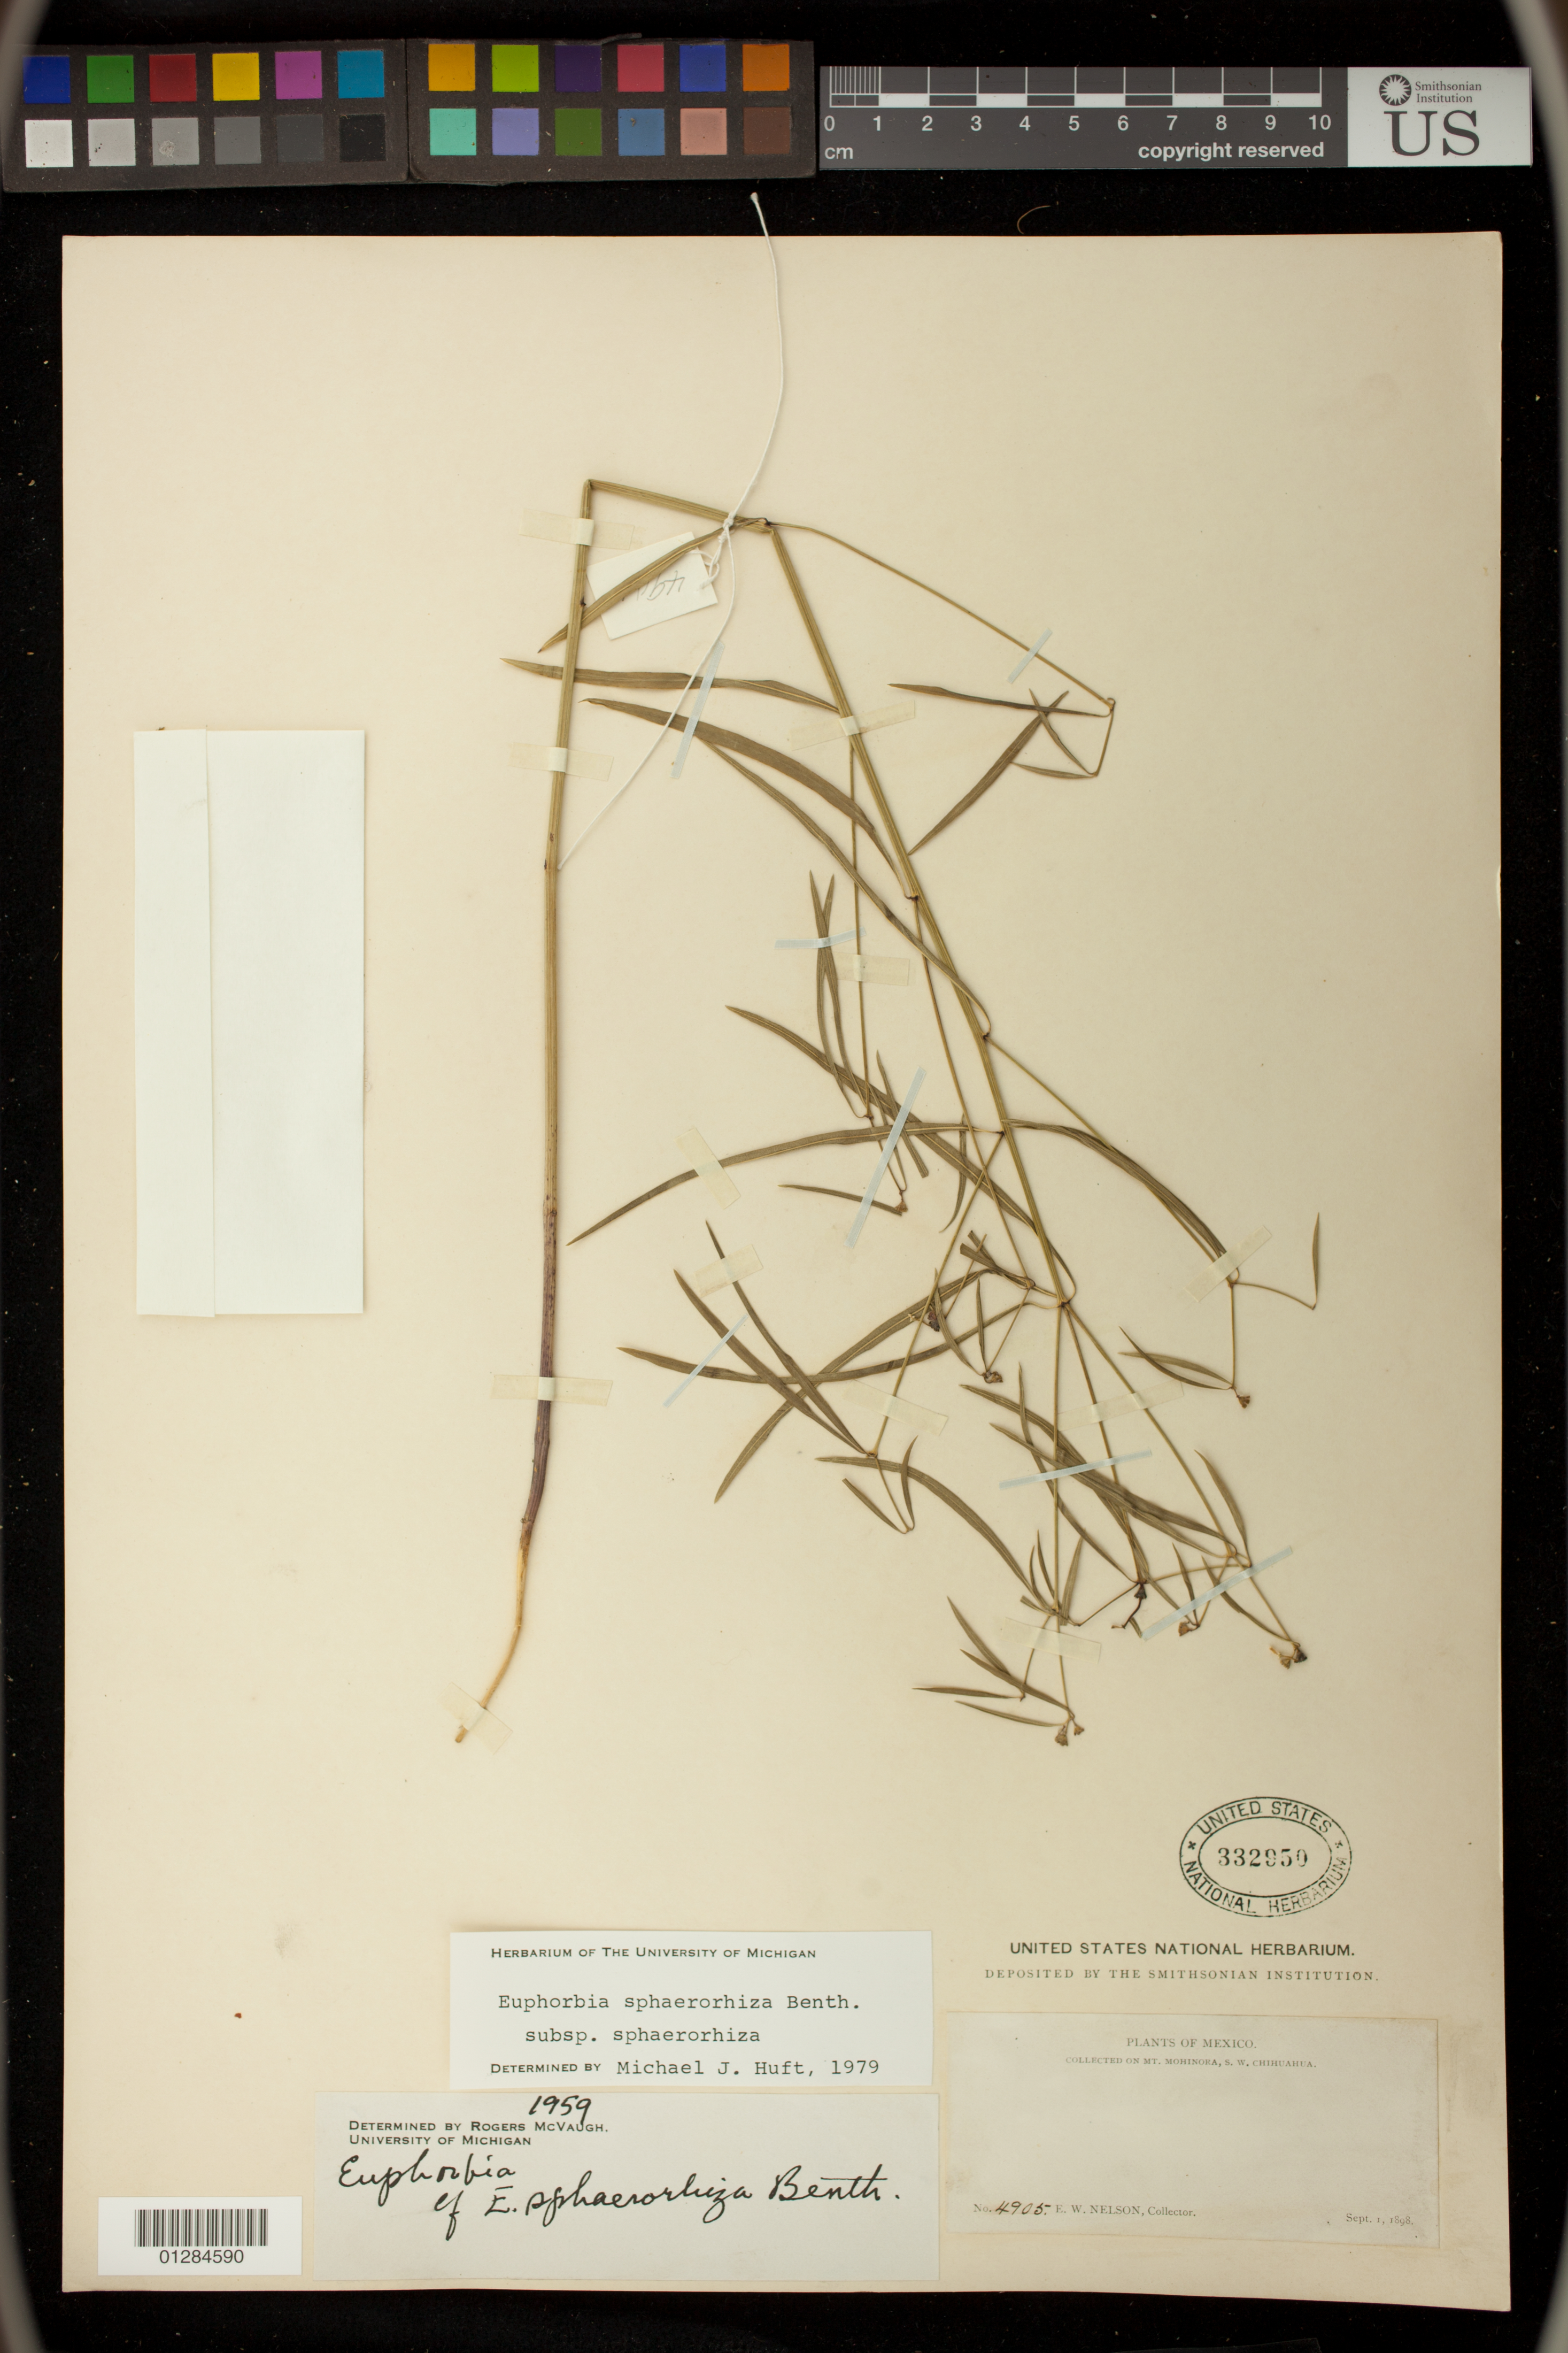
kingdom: Plantae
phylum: Tracheophyta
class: Magnoliopsida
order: Malpighiales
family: Euphorbiaceae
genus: Euphorbia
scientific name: Euphorbia sphaerorhiza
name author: Benth.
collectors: E. W. Nelson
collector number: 4905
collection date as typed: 01 Sep 1898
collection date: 1898-09-01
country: Mexico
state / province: Chihuahua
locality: Mt. Mohinora.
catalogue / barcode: US 332950